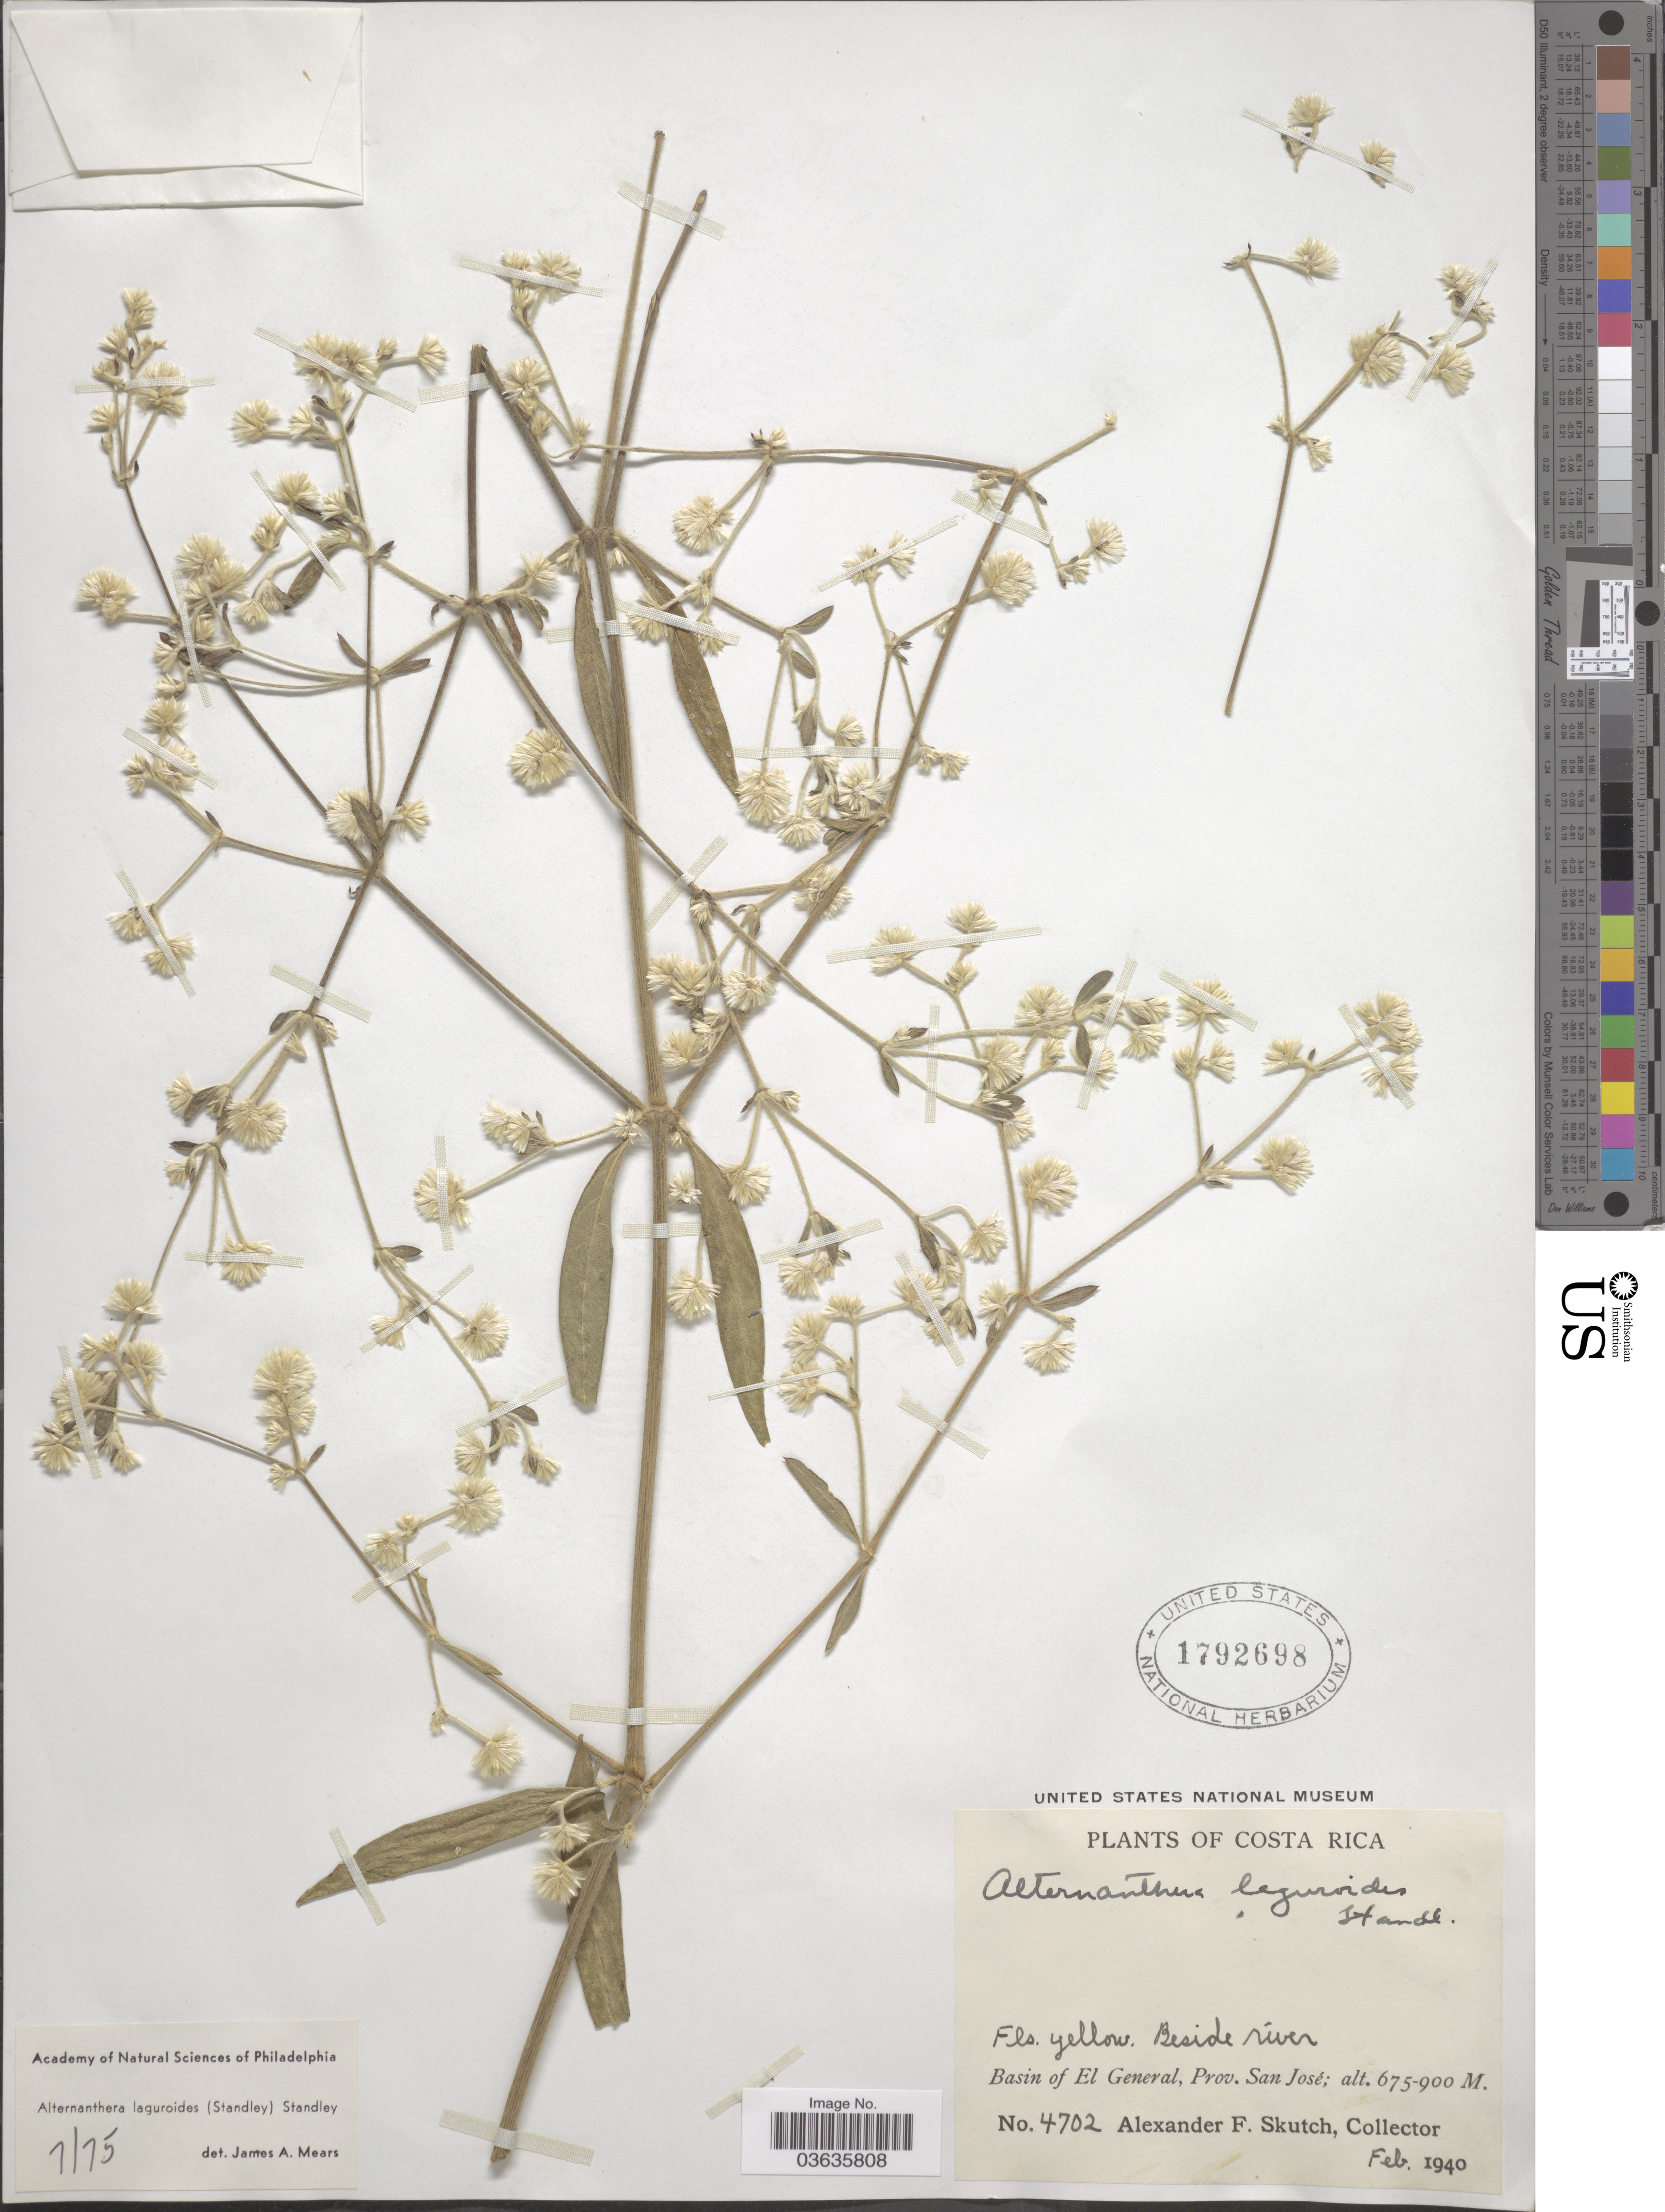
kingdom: Plantae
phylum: Tracheophyta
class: Magnoliopsida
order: Caryophyllales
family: Amaranthaceae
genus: Alternanthera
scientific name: Alternanthera laguroides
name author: (Standl.) Standl.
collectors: A. F. Skutch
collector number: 4702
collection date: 1940-02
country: Costa Rica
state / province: San José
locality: Basin of El General.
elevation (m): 675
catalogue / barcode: US 1792698